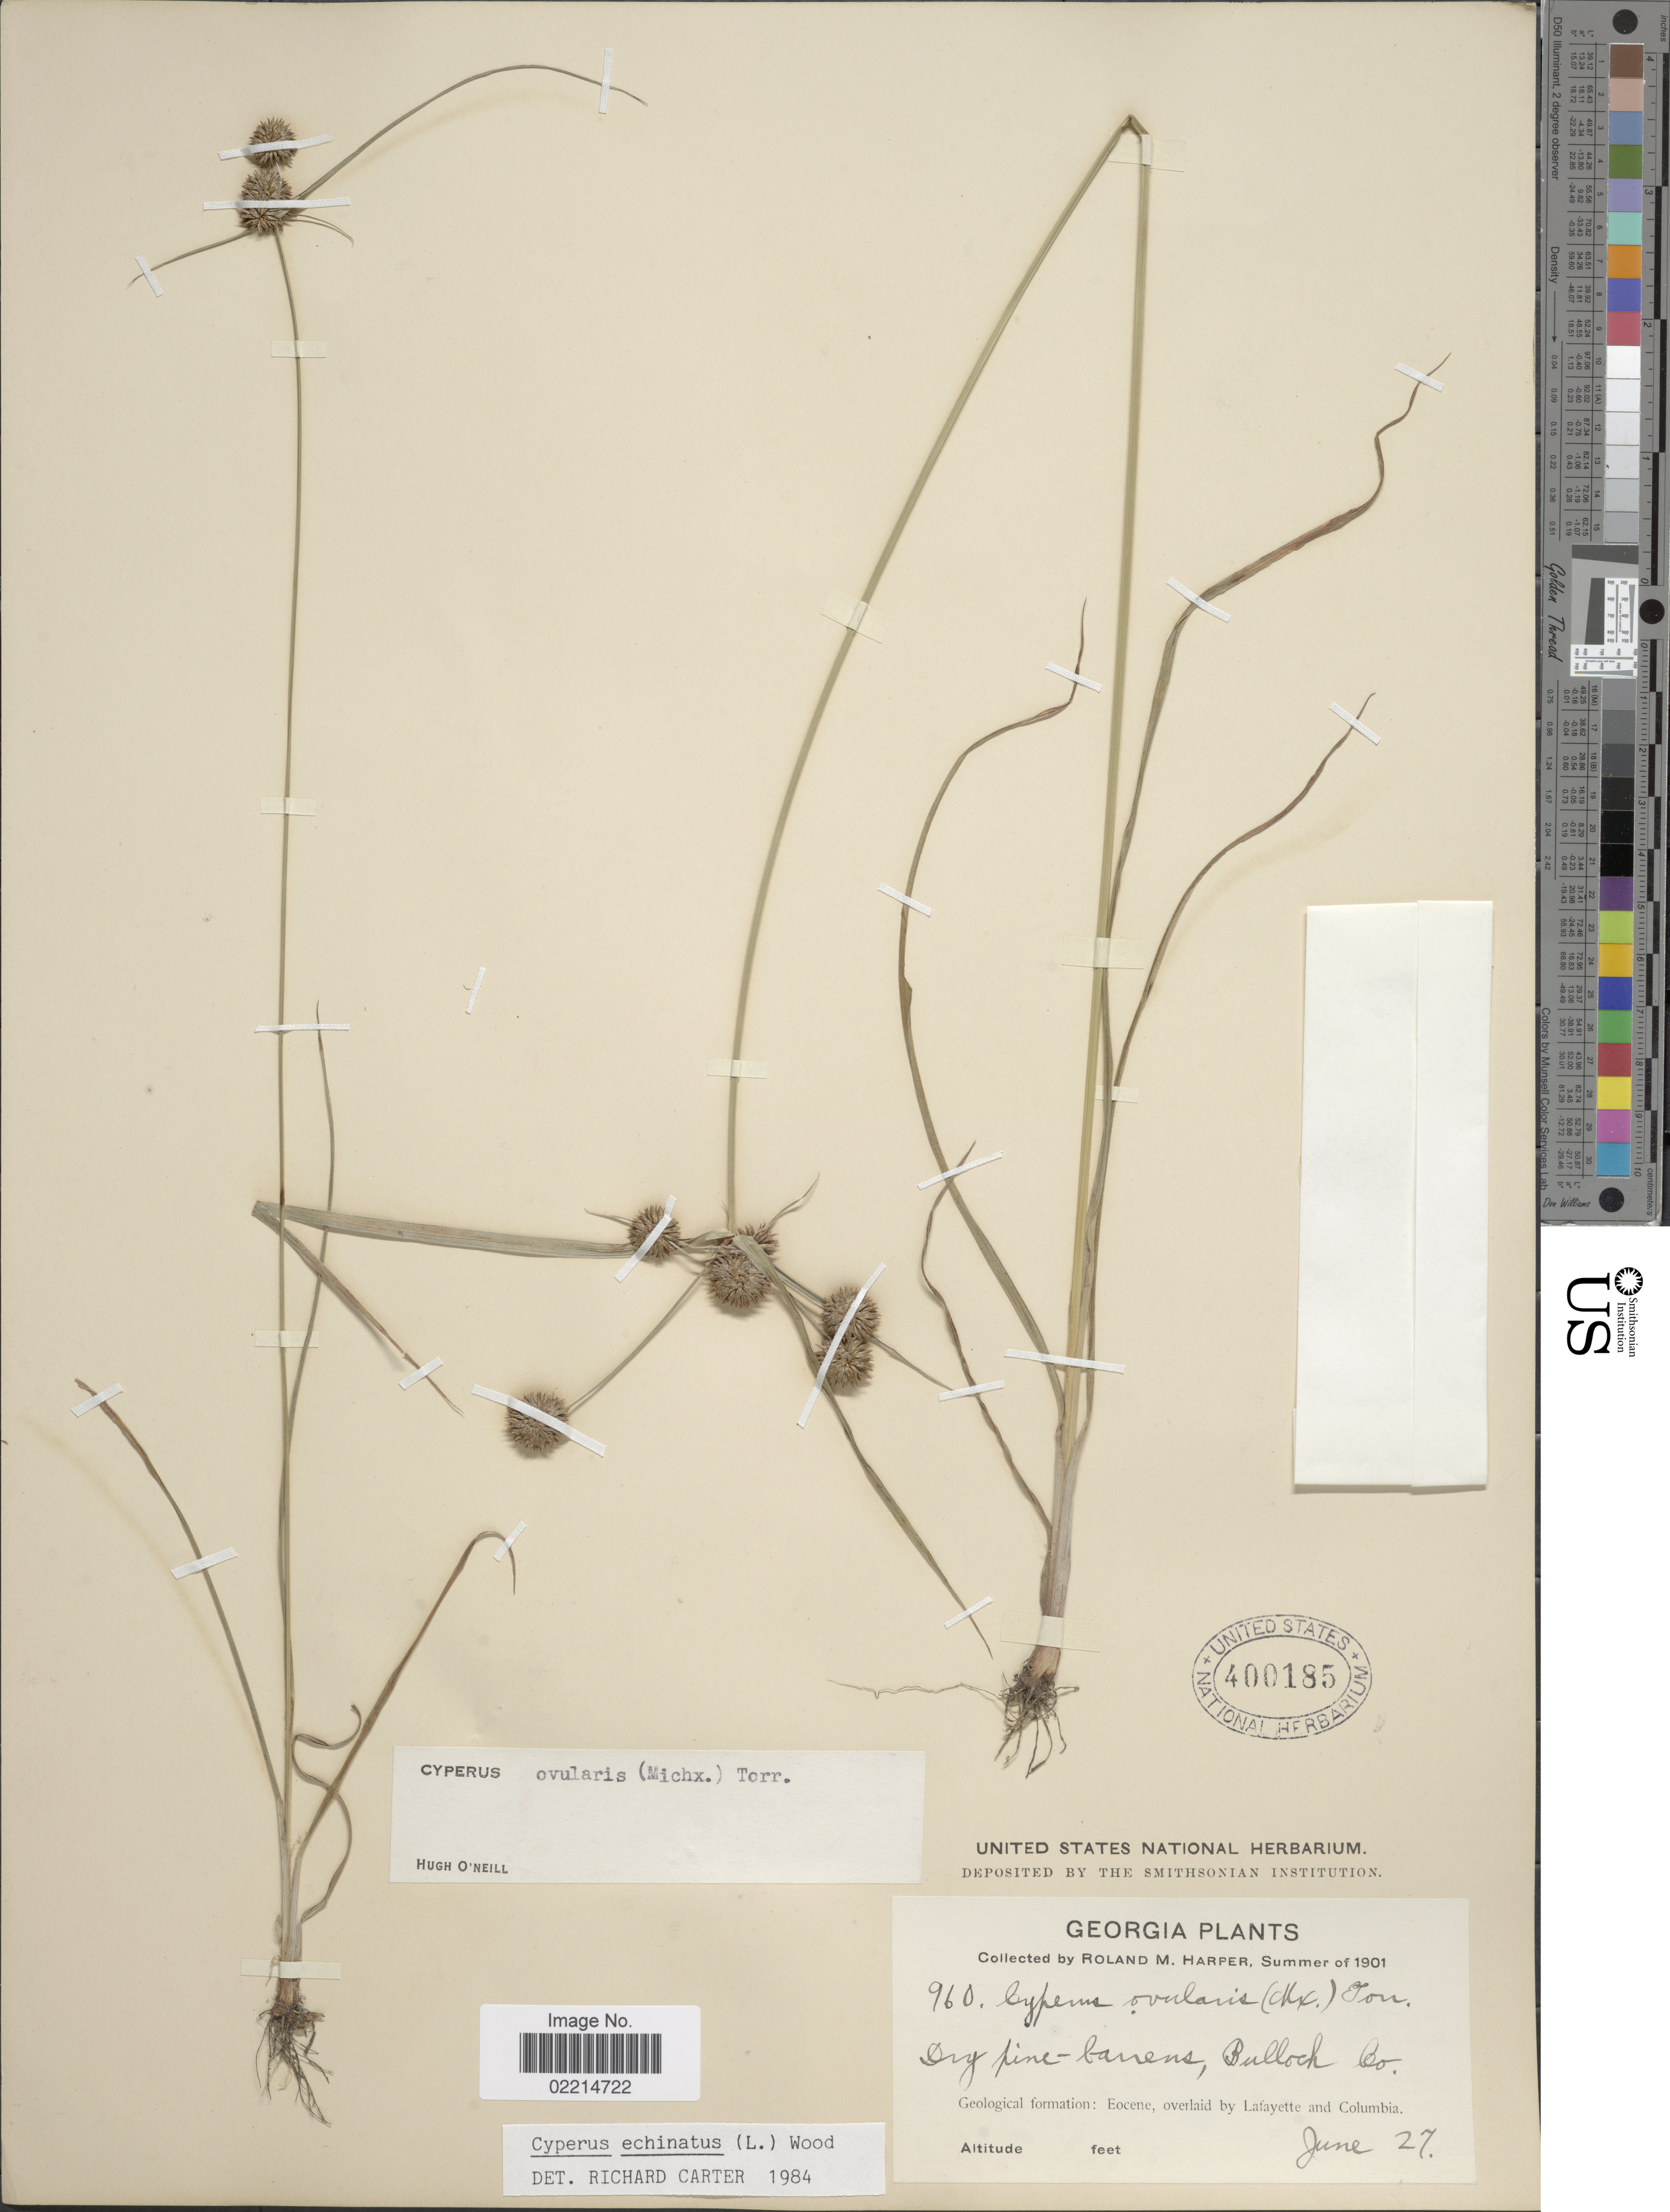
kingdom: Plantae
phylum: Tracheophyta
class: Liliopsida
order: Poales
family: Cyperaceae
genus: Cyperus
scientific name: Cyperus echinatus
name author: (L.) Alph. Wood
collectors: R. M. Harper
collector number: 960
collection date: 1901-06-27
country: United States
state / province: Georgia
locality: Dry pine-barrens, Bullock Co. Geological formation: Eocene, overlaid by Lafayette and Columbia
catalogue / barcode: US 400185